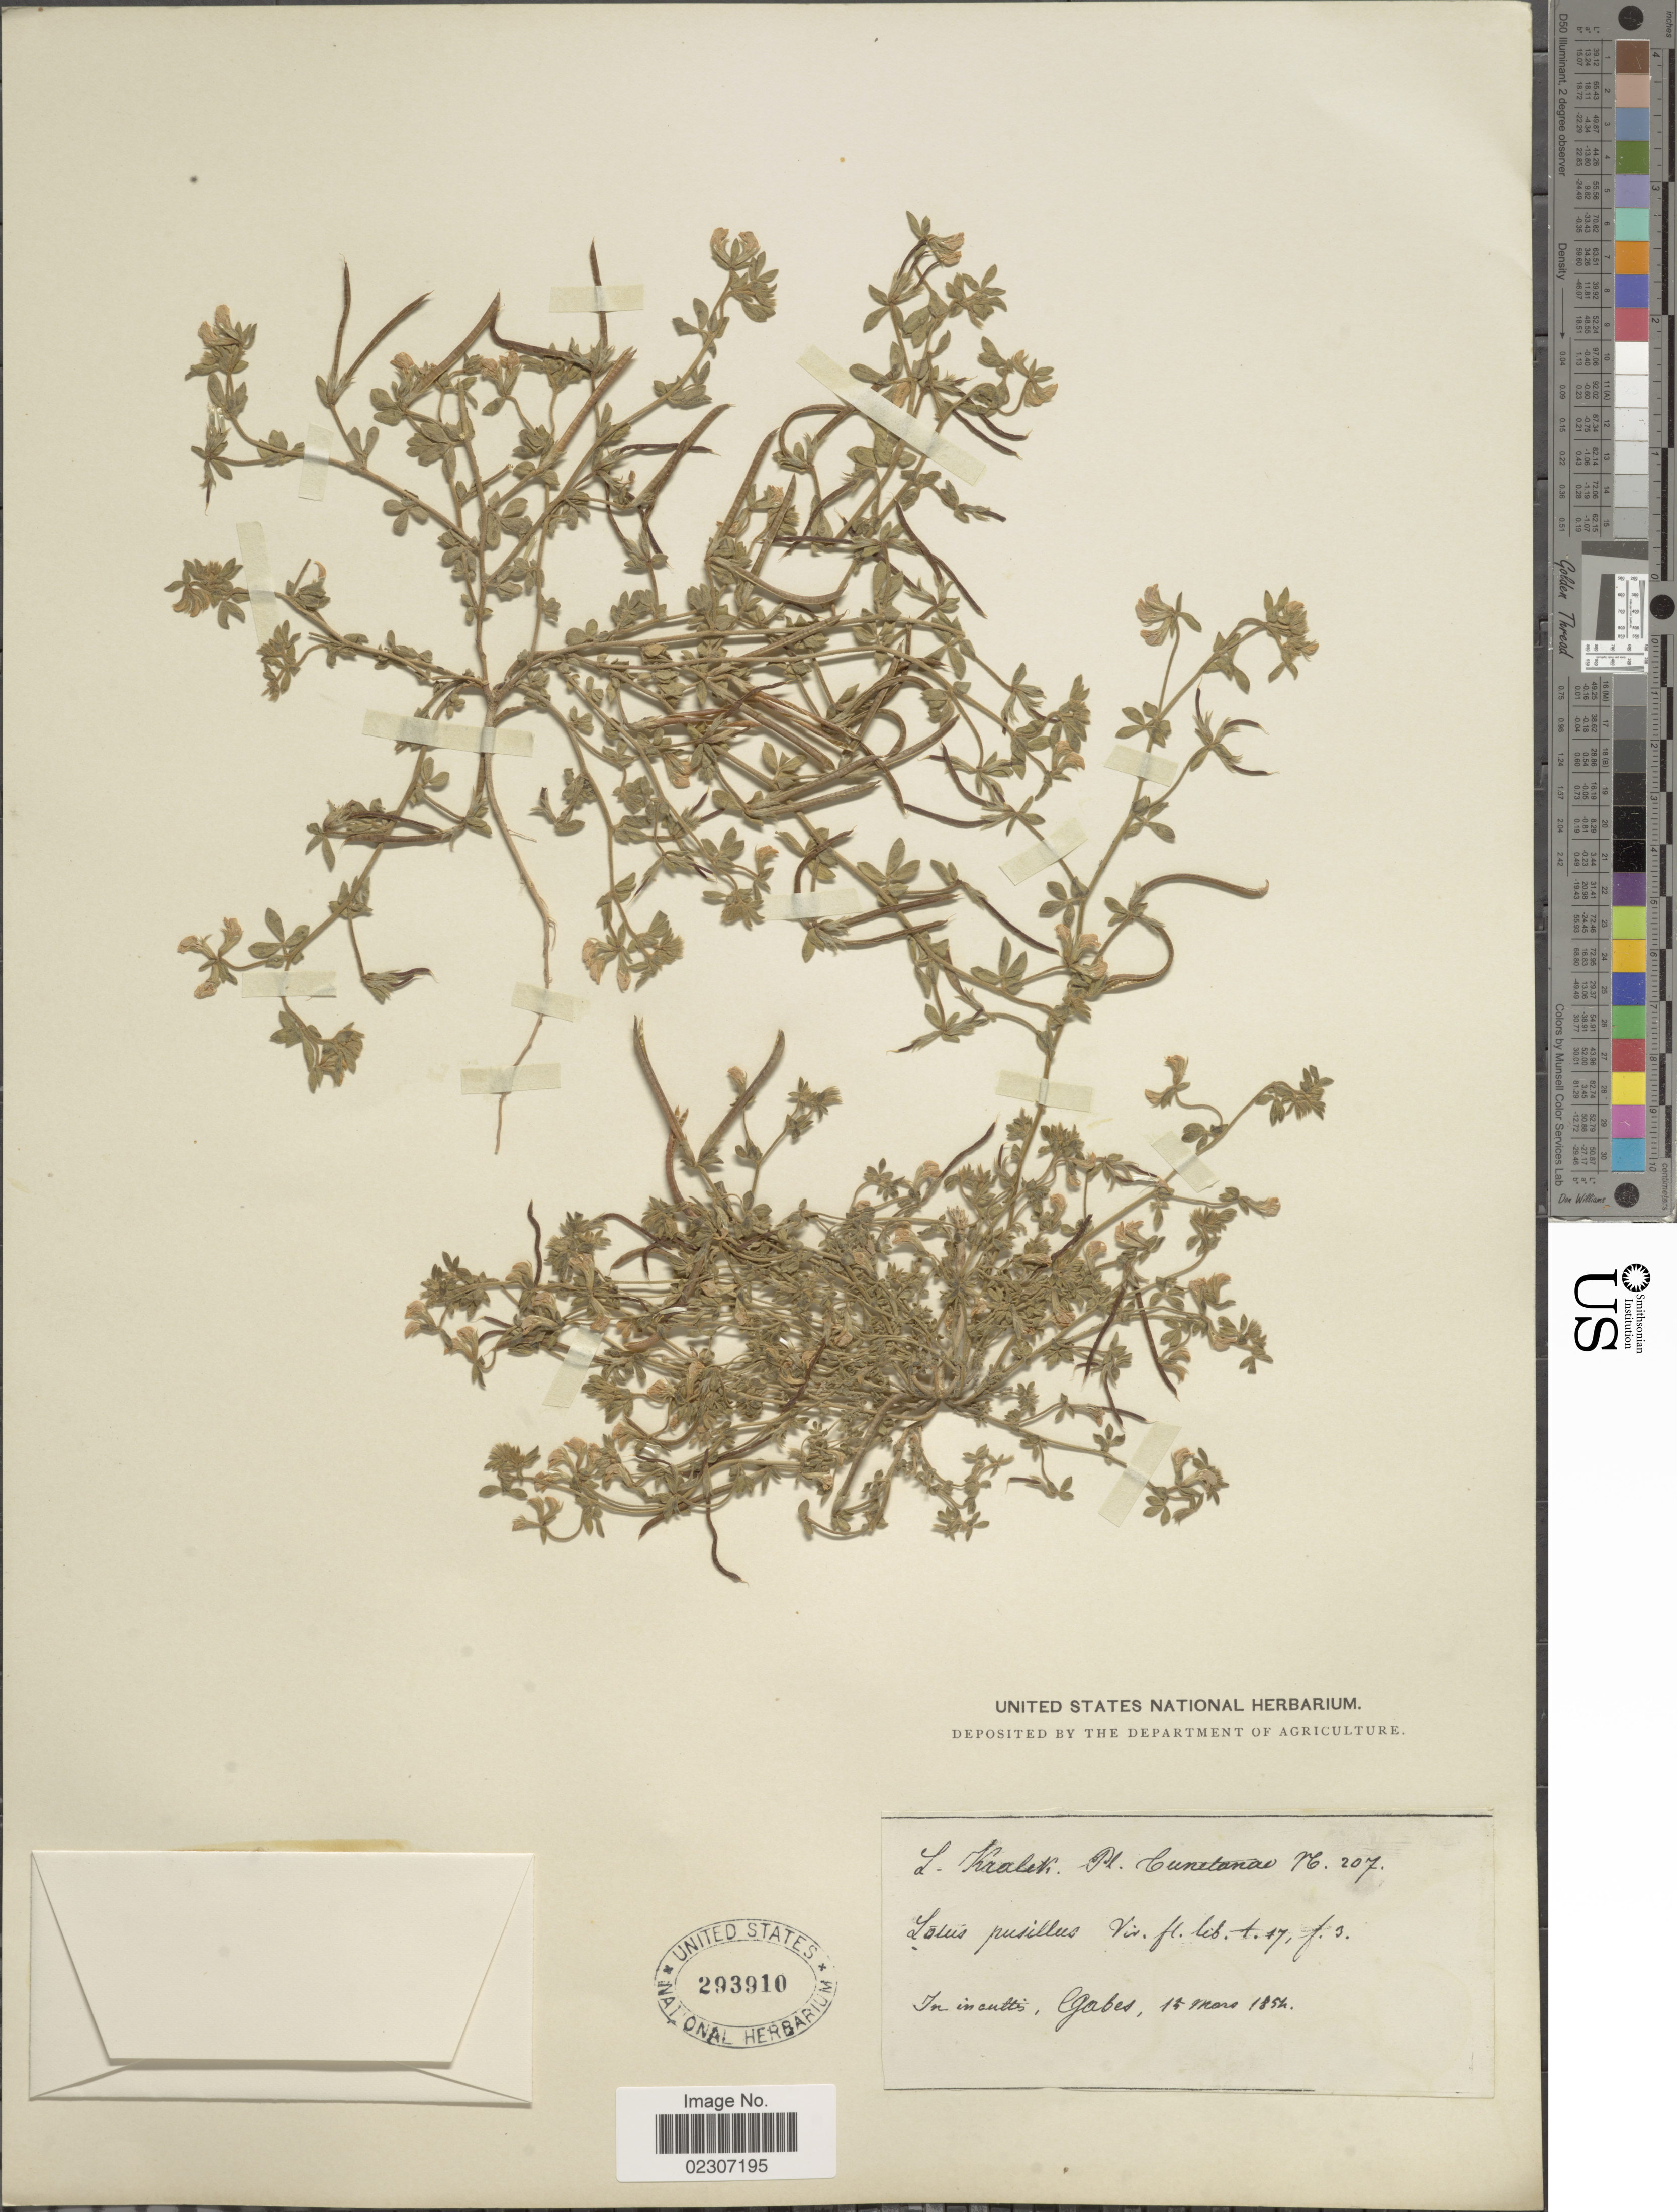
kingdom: Plantae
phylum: Tracheophyta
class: Magnoliopsida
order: Fabales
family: Fabaceae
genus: Lotus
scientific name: Lotus pusillus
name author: Viv.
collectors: L. Kralik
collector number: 207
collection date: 1854-03-15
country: Tunisia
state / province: Gabès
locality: In incultis , Gabes.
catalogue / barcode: US 293910